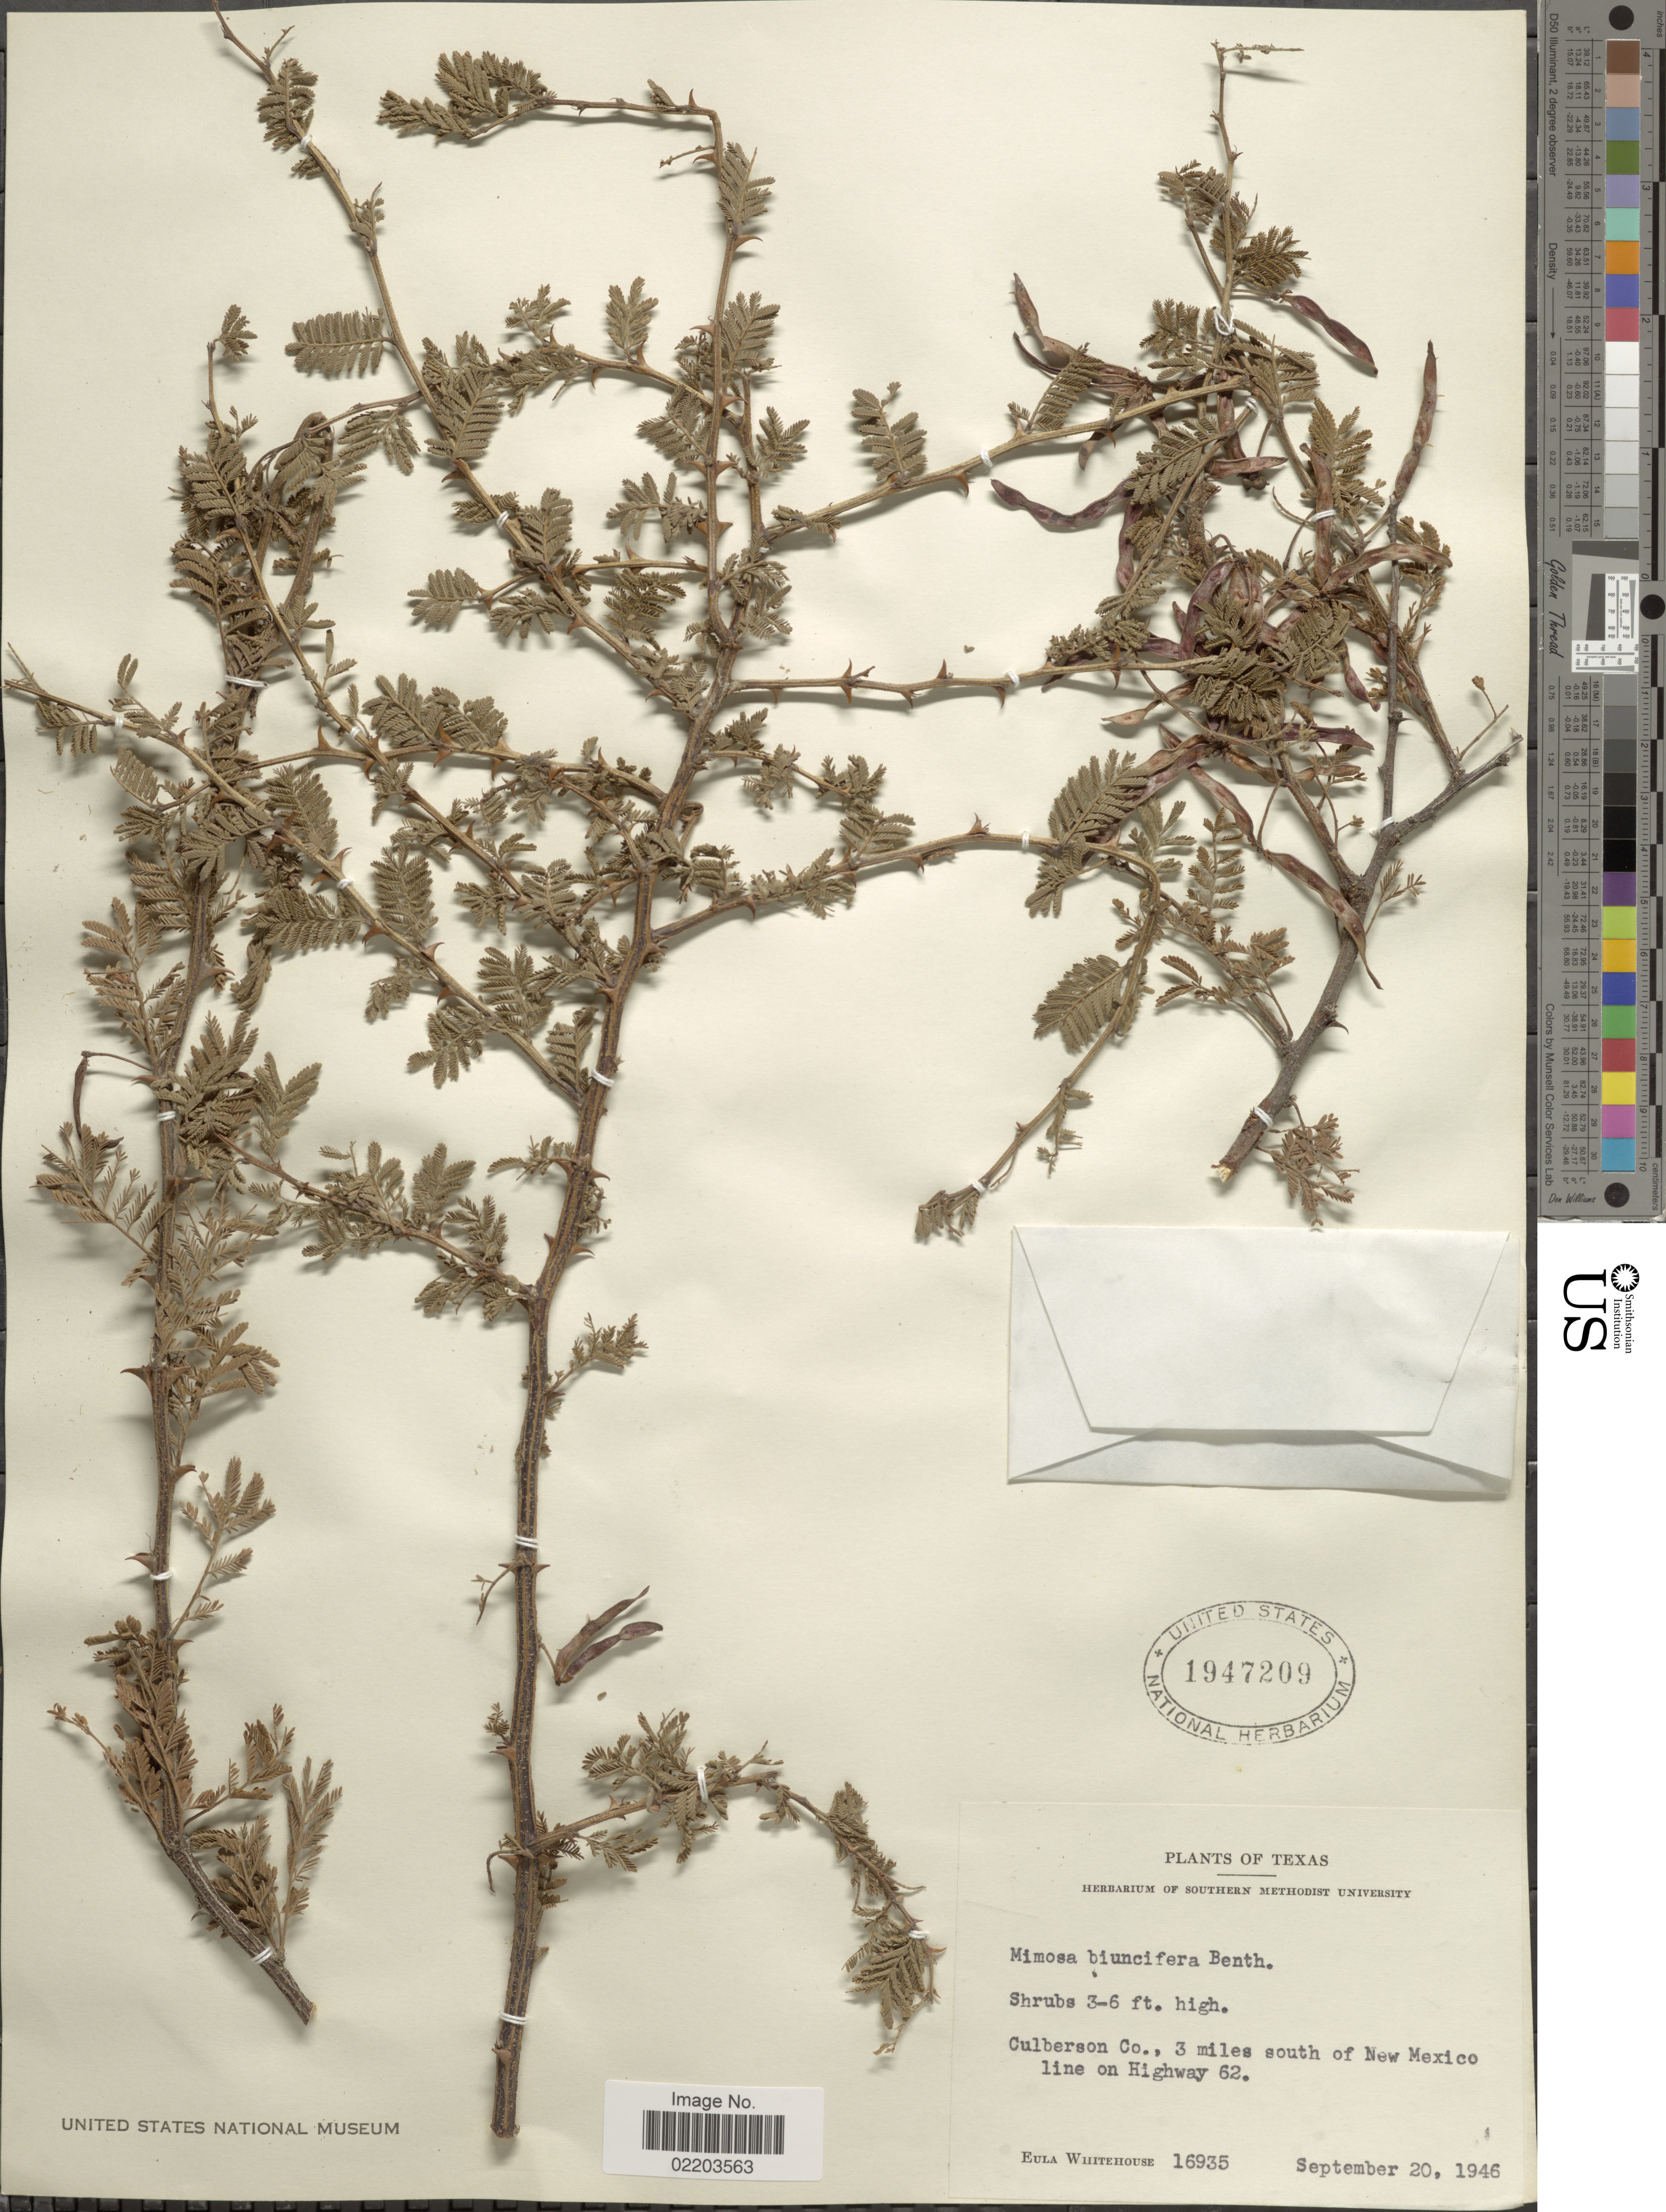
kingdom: Plantae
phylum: Tracheophyta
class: Magnoliopsida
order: Fabales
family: Fabaceae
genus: Mimosa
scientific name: Mimosa biuncifera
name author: Benth.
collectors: E. Whitehouse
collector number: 16935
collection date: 1946-09-20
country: United States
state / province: Texas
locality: Culberson Co., 3 miles south of New Mexico in line on Highway 62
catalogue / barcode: US 1947209